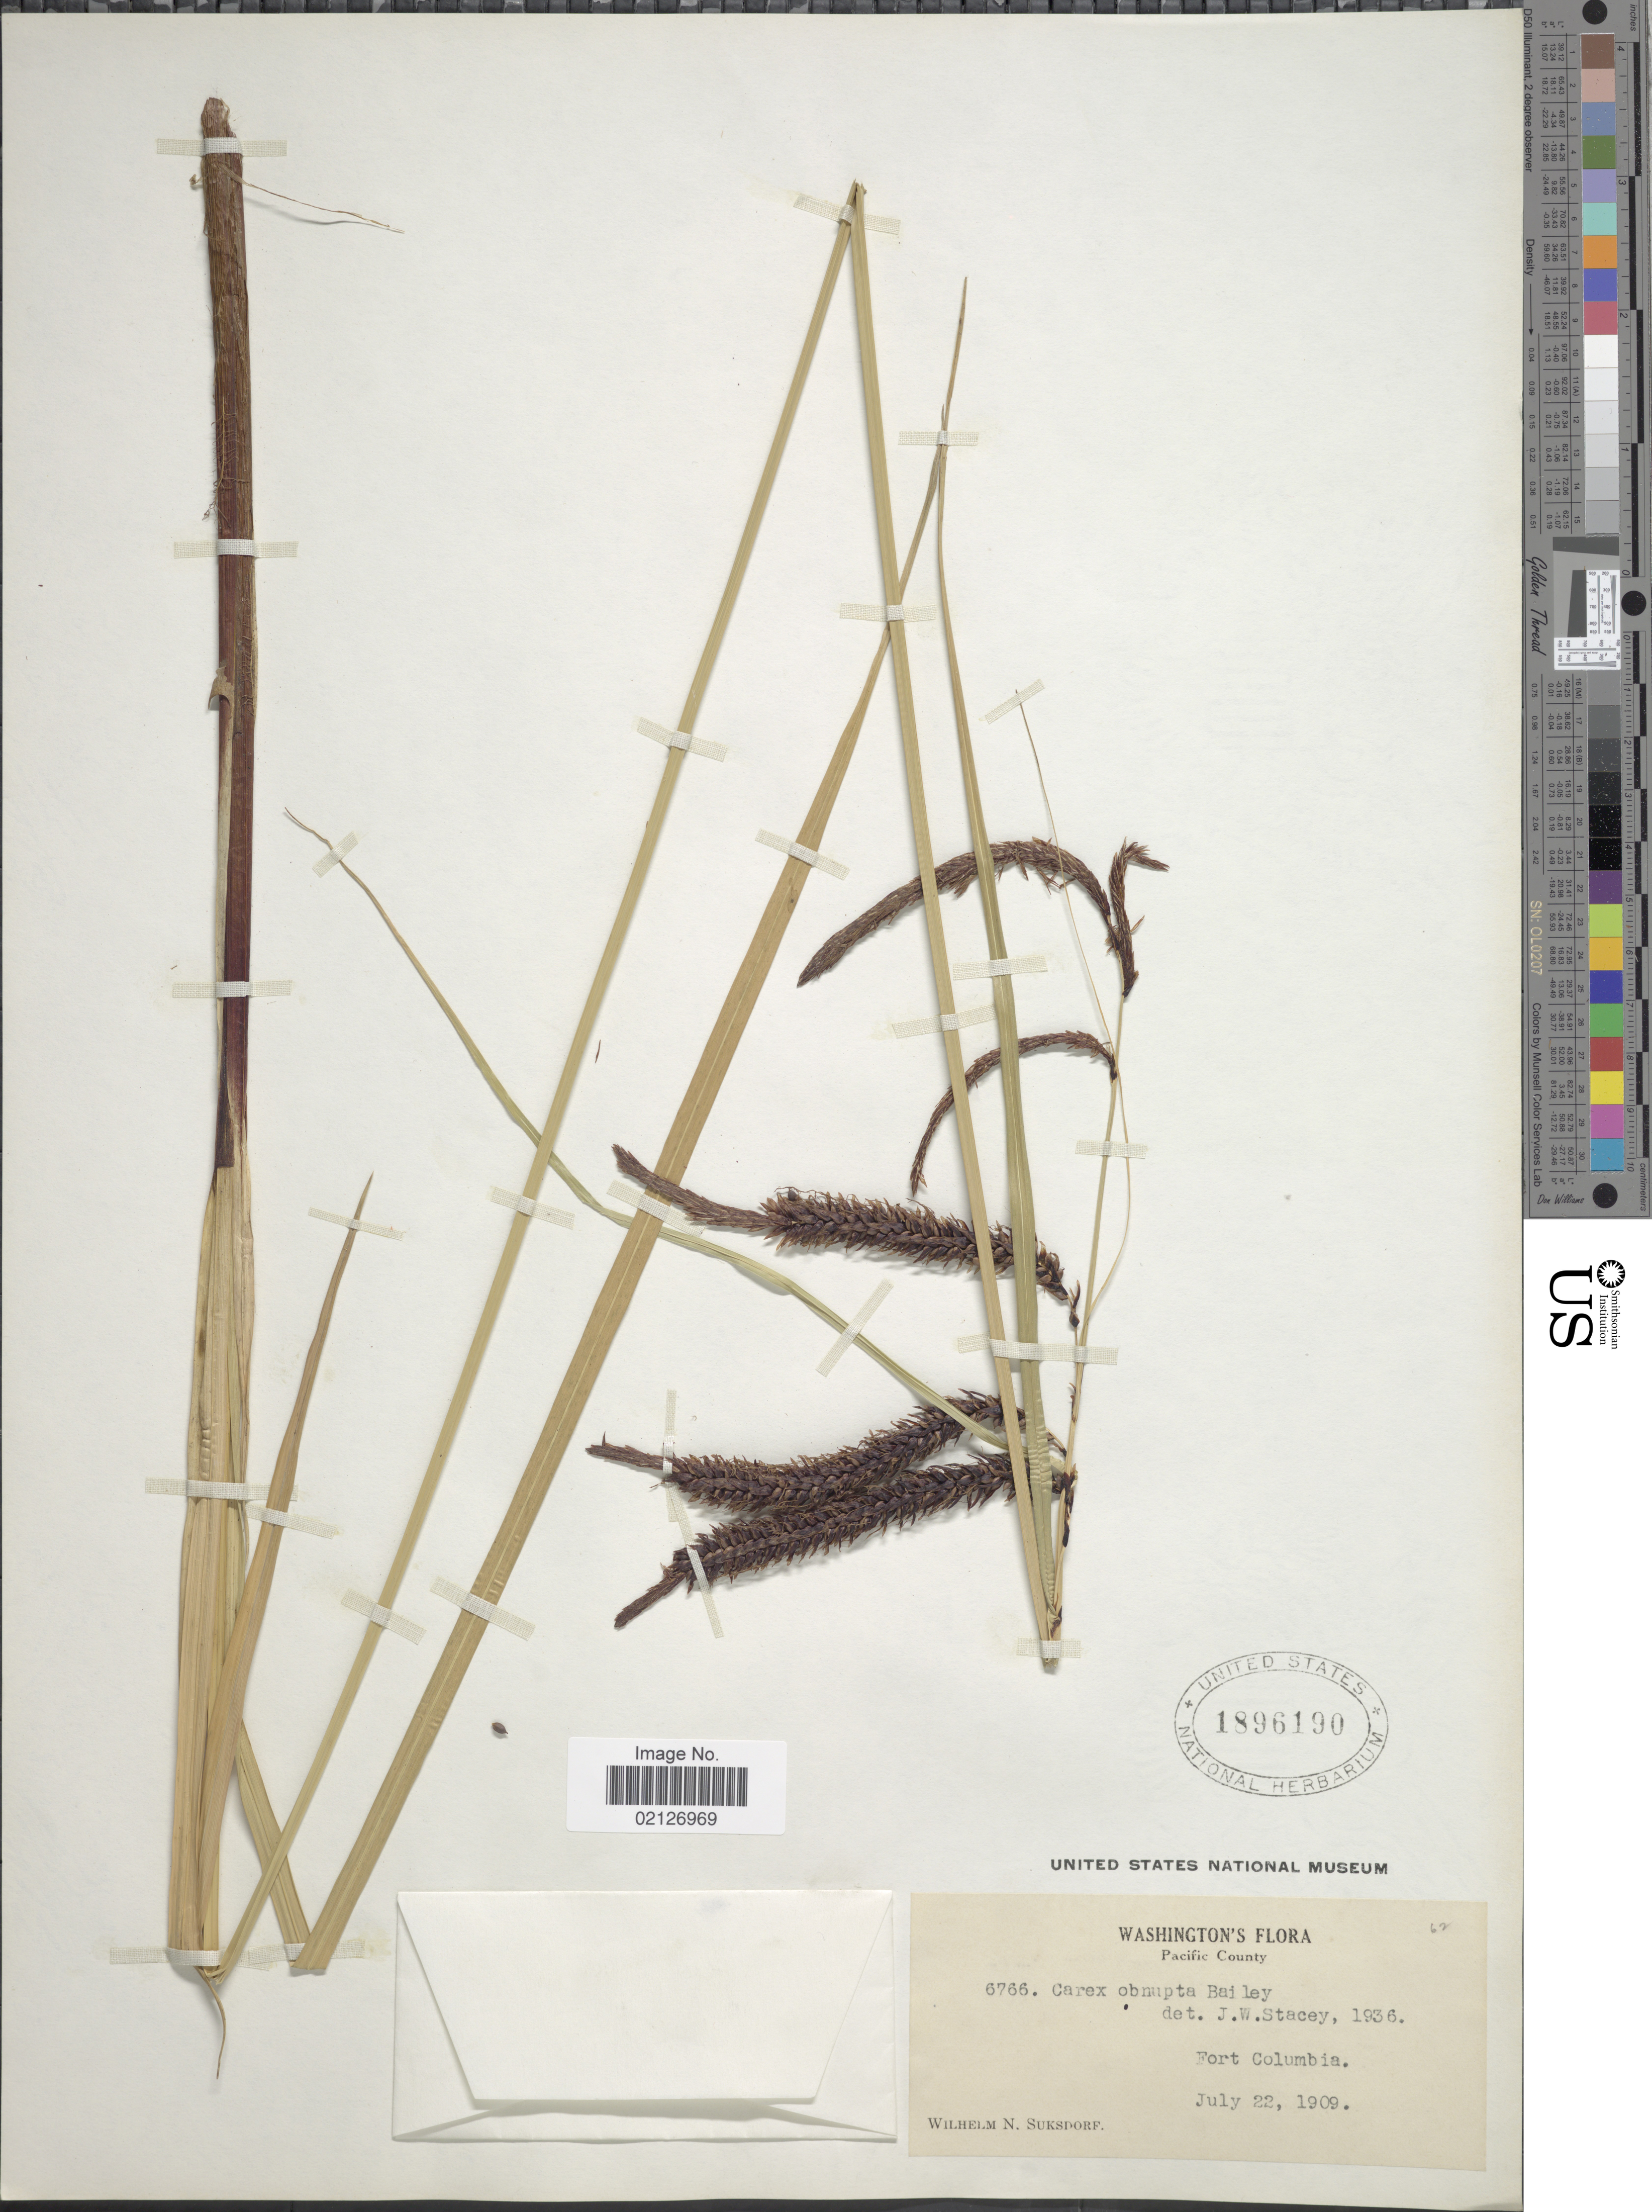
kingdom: Plantae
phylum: Tracheophyta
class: Liliopsida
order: Poales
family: Cyperaceae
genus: Carex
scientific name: Carex obnupta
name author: L.H. Bailey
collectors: W. N. Suksdorf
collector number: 6766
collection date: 1909-07-22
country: United States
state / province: Washington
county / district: Pacific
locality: Pacific County, Fort Columbia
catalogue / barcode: US 1896190